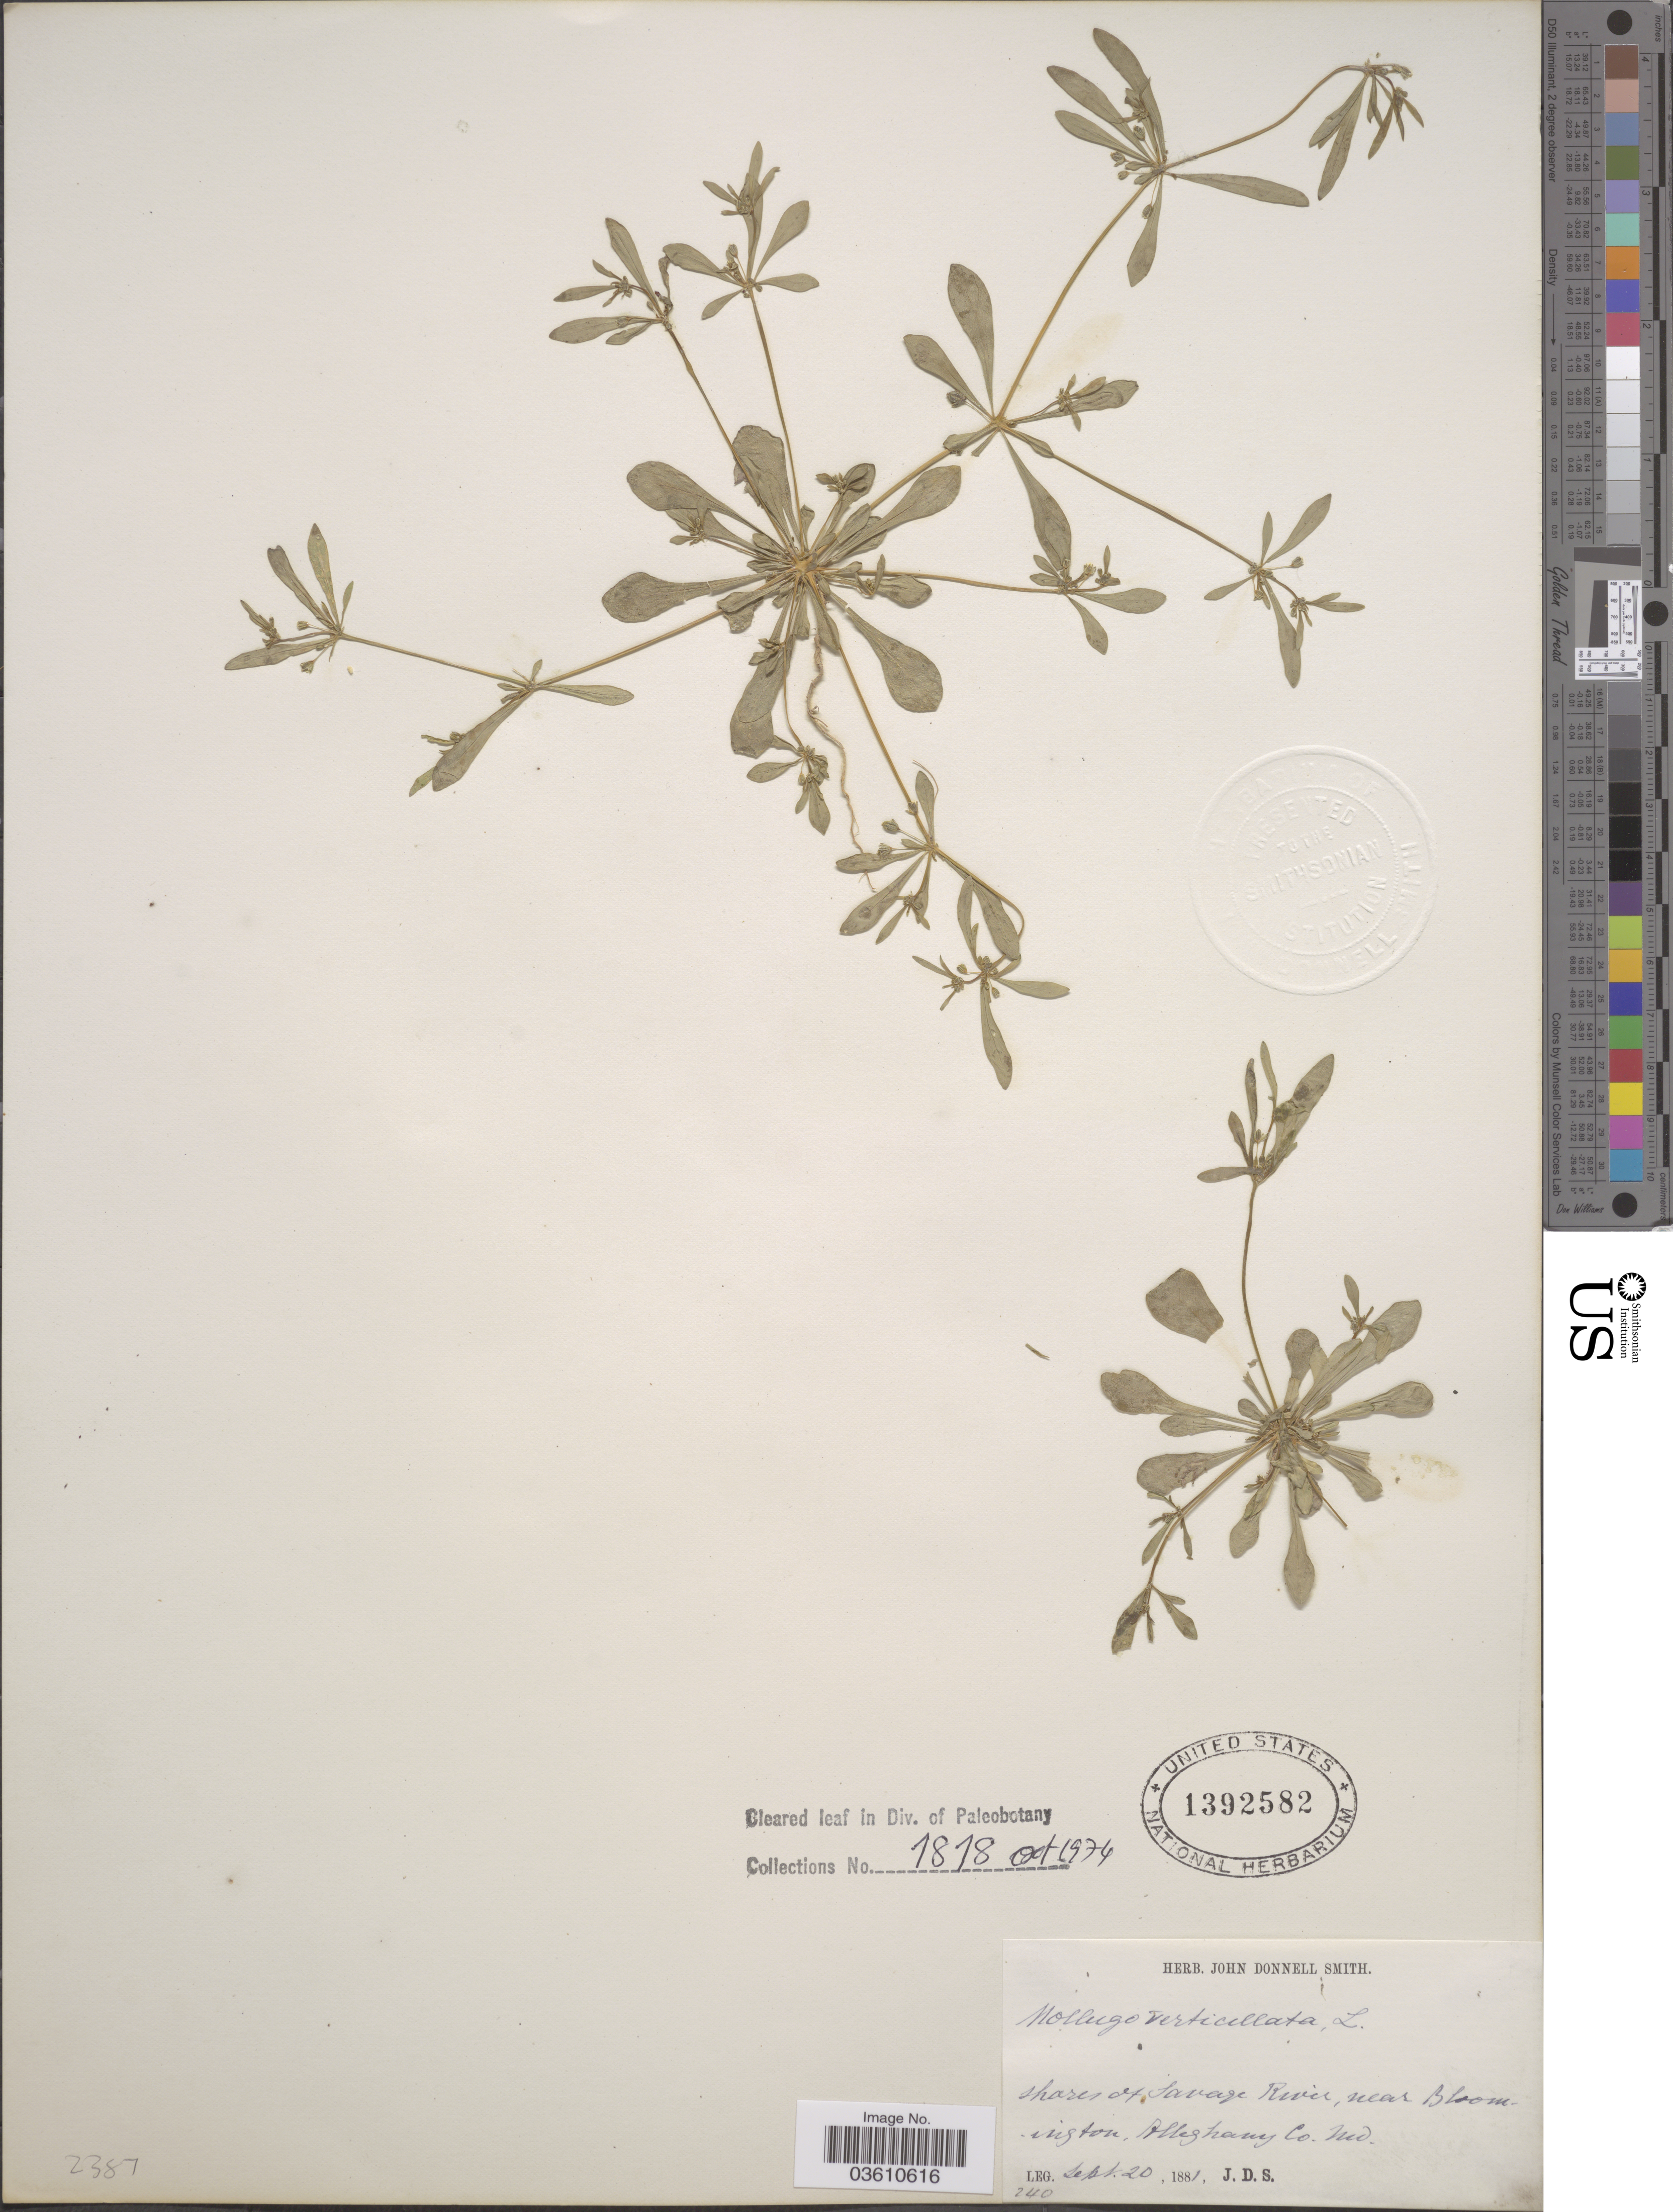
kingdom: Plantae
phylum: Tracheophyta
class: Magnoliopsida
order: Caryophyllales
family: Molluginaceae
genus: Mollugo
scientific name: Mollugo verticillata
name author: L.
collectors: J. Donnell Smith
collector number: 240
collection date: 1881-09-20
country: United States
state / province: Maryland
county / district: Allegany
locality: Shores of Savage River, near Bloomington, Alleghany Co.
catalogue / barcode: US 1392582